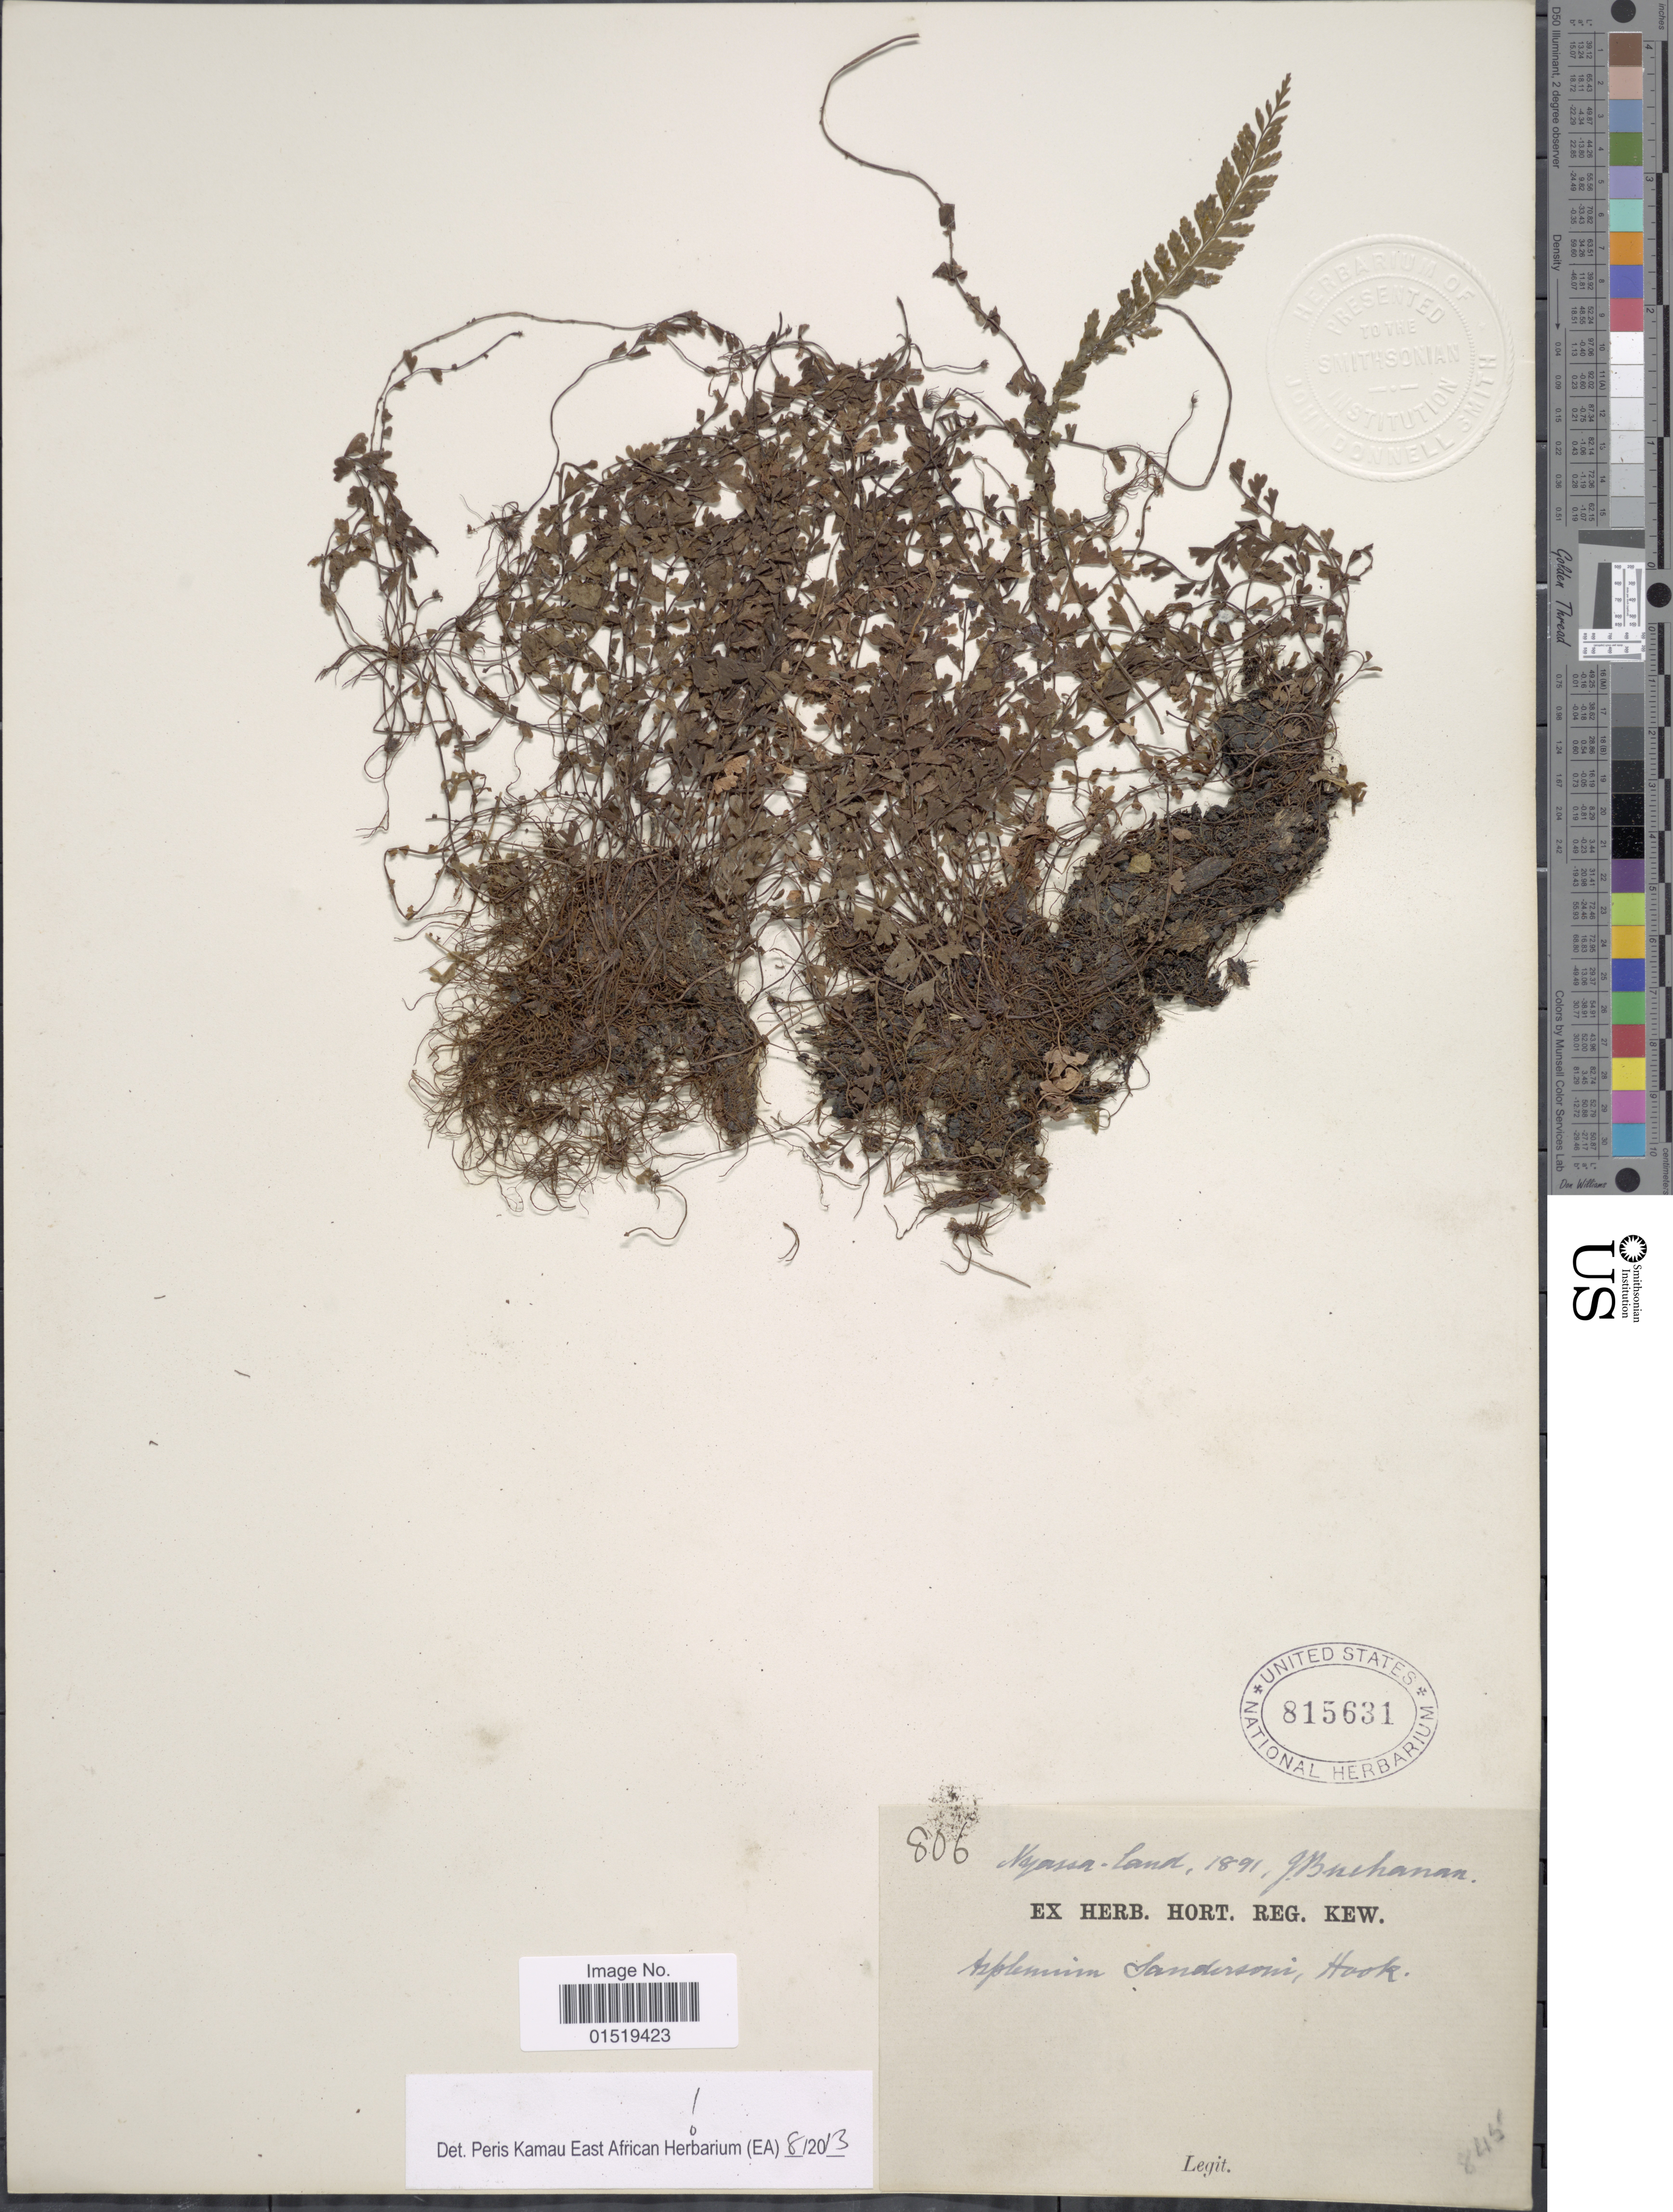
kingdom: Plantae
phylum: Tracheophyta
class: Polypodiopsida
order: Polypodiales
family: Aspleniaceae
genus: Asplenium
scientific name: Asplenium sandersonii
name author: Hook.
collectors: J. Buchanan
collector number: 806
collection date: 1891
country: Malawi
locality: Nyasa-land.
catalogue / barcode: US 815631